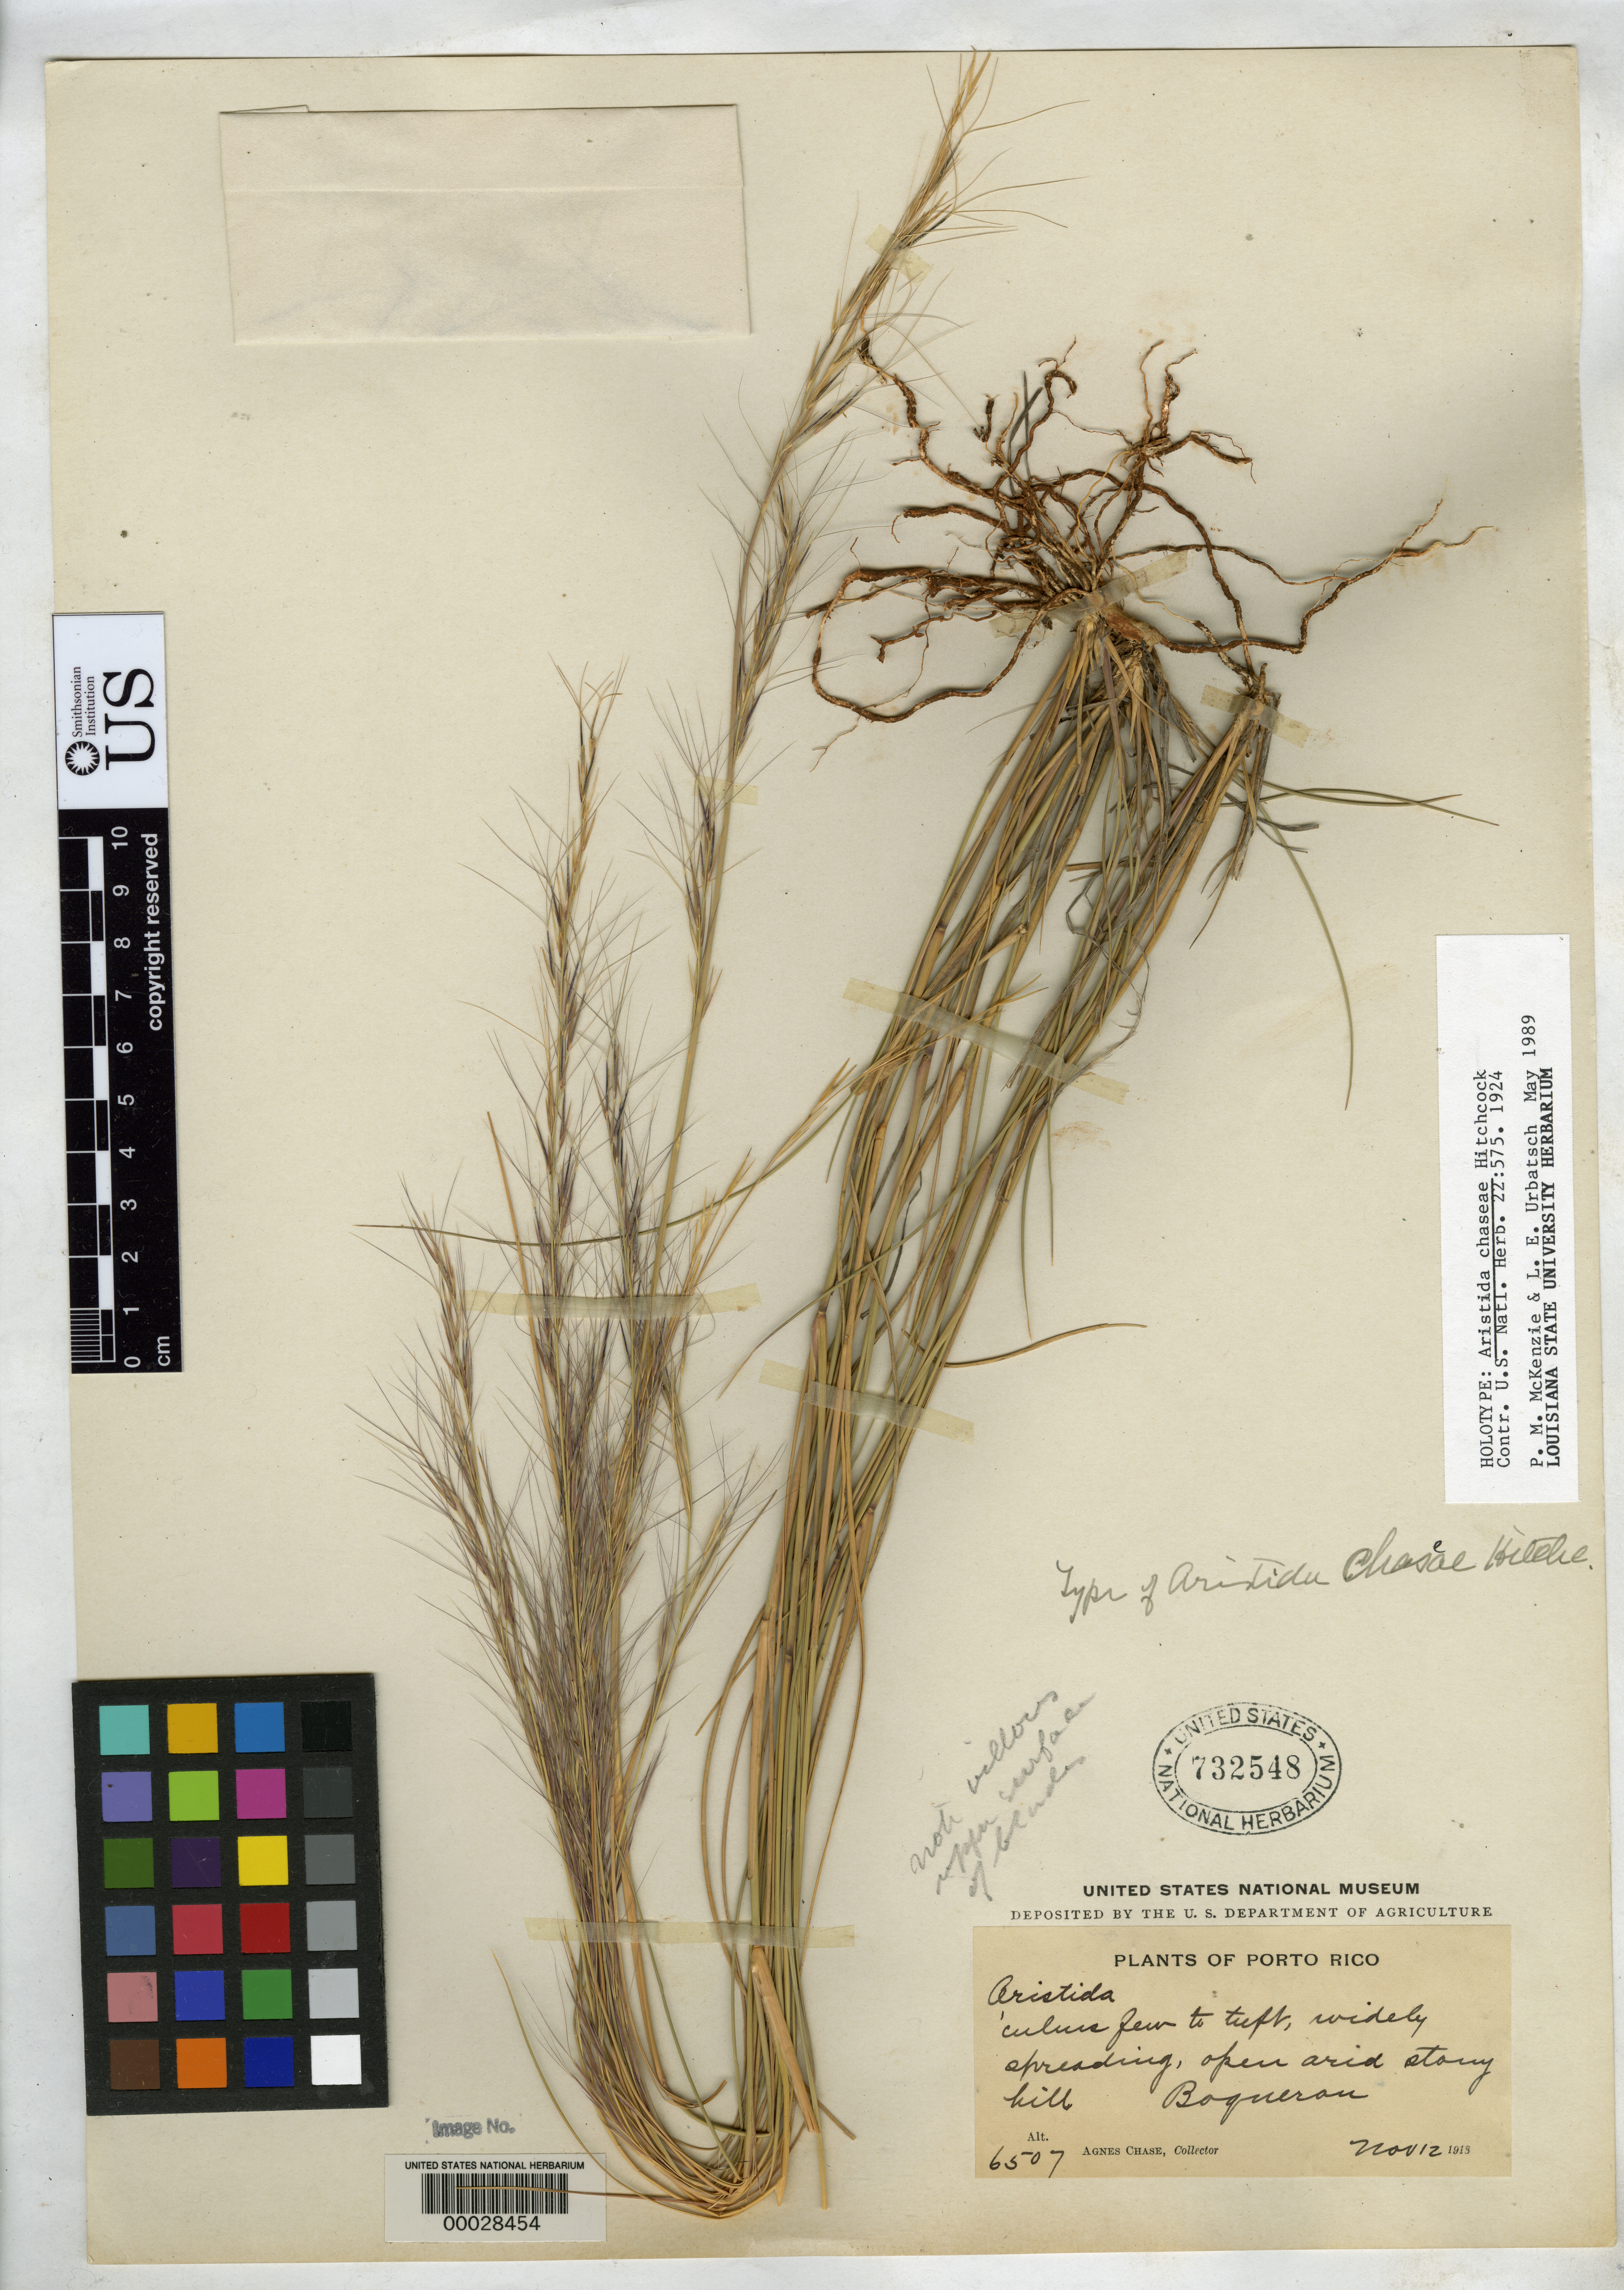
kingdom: Plantae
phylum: Tracheophyta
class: Liliopsida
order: Poales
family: Poaceae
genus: Aristida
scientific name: Aristida chaseae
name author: Hitchc.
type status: Holotype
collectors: A. Chase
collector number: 6507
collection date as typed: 12 Nov 1913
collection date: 1913-11-12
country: Puerto Rico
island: Greater Antilles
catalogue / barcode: US 732548